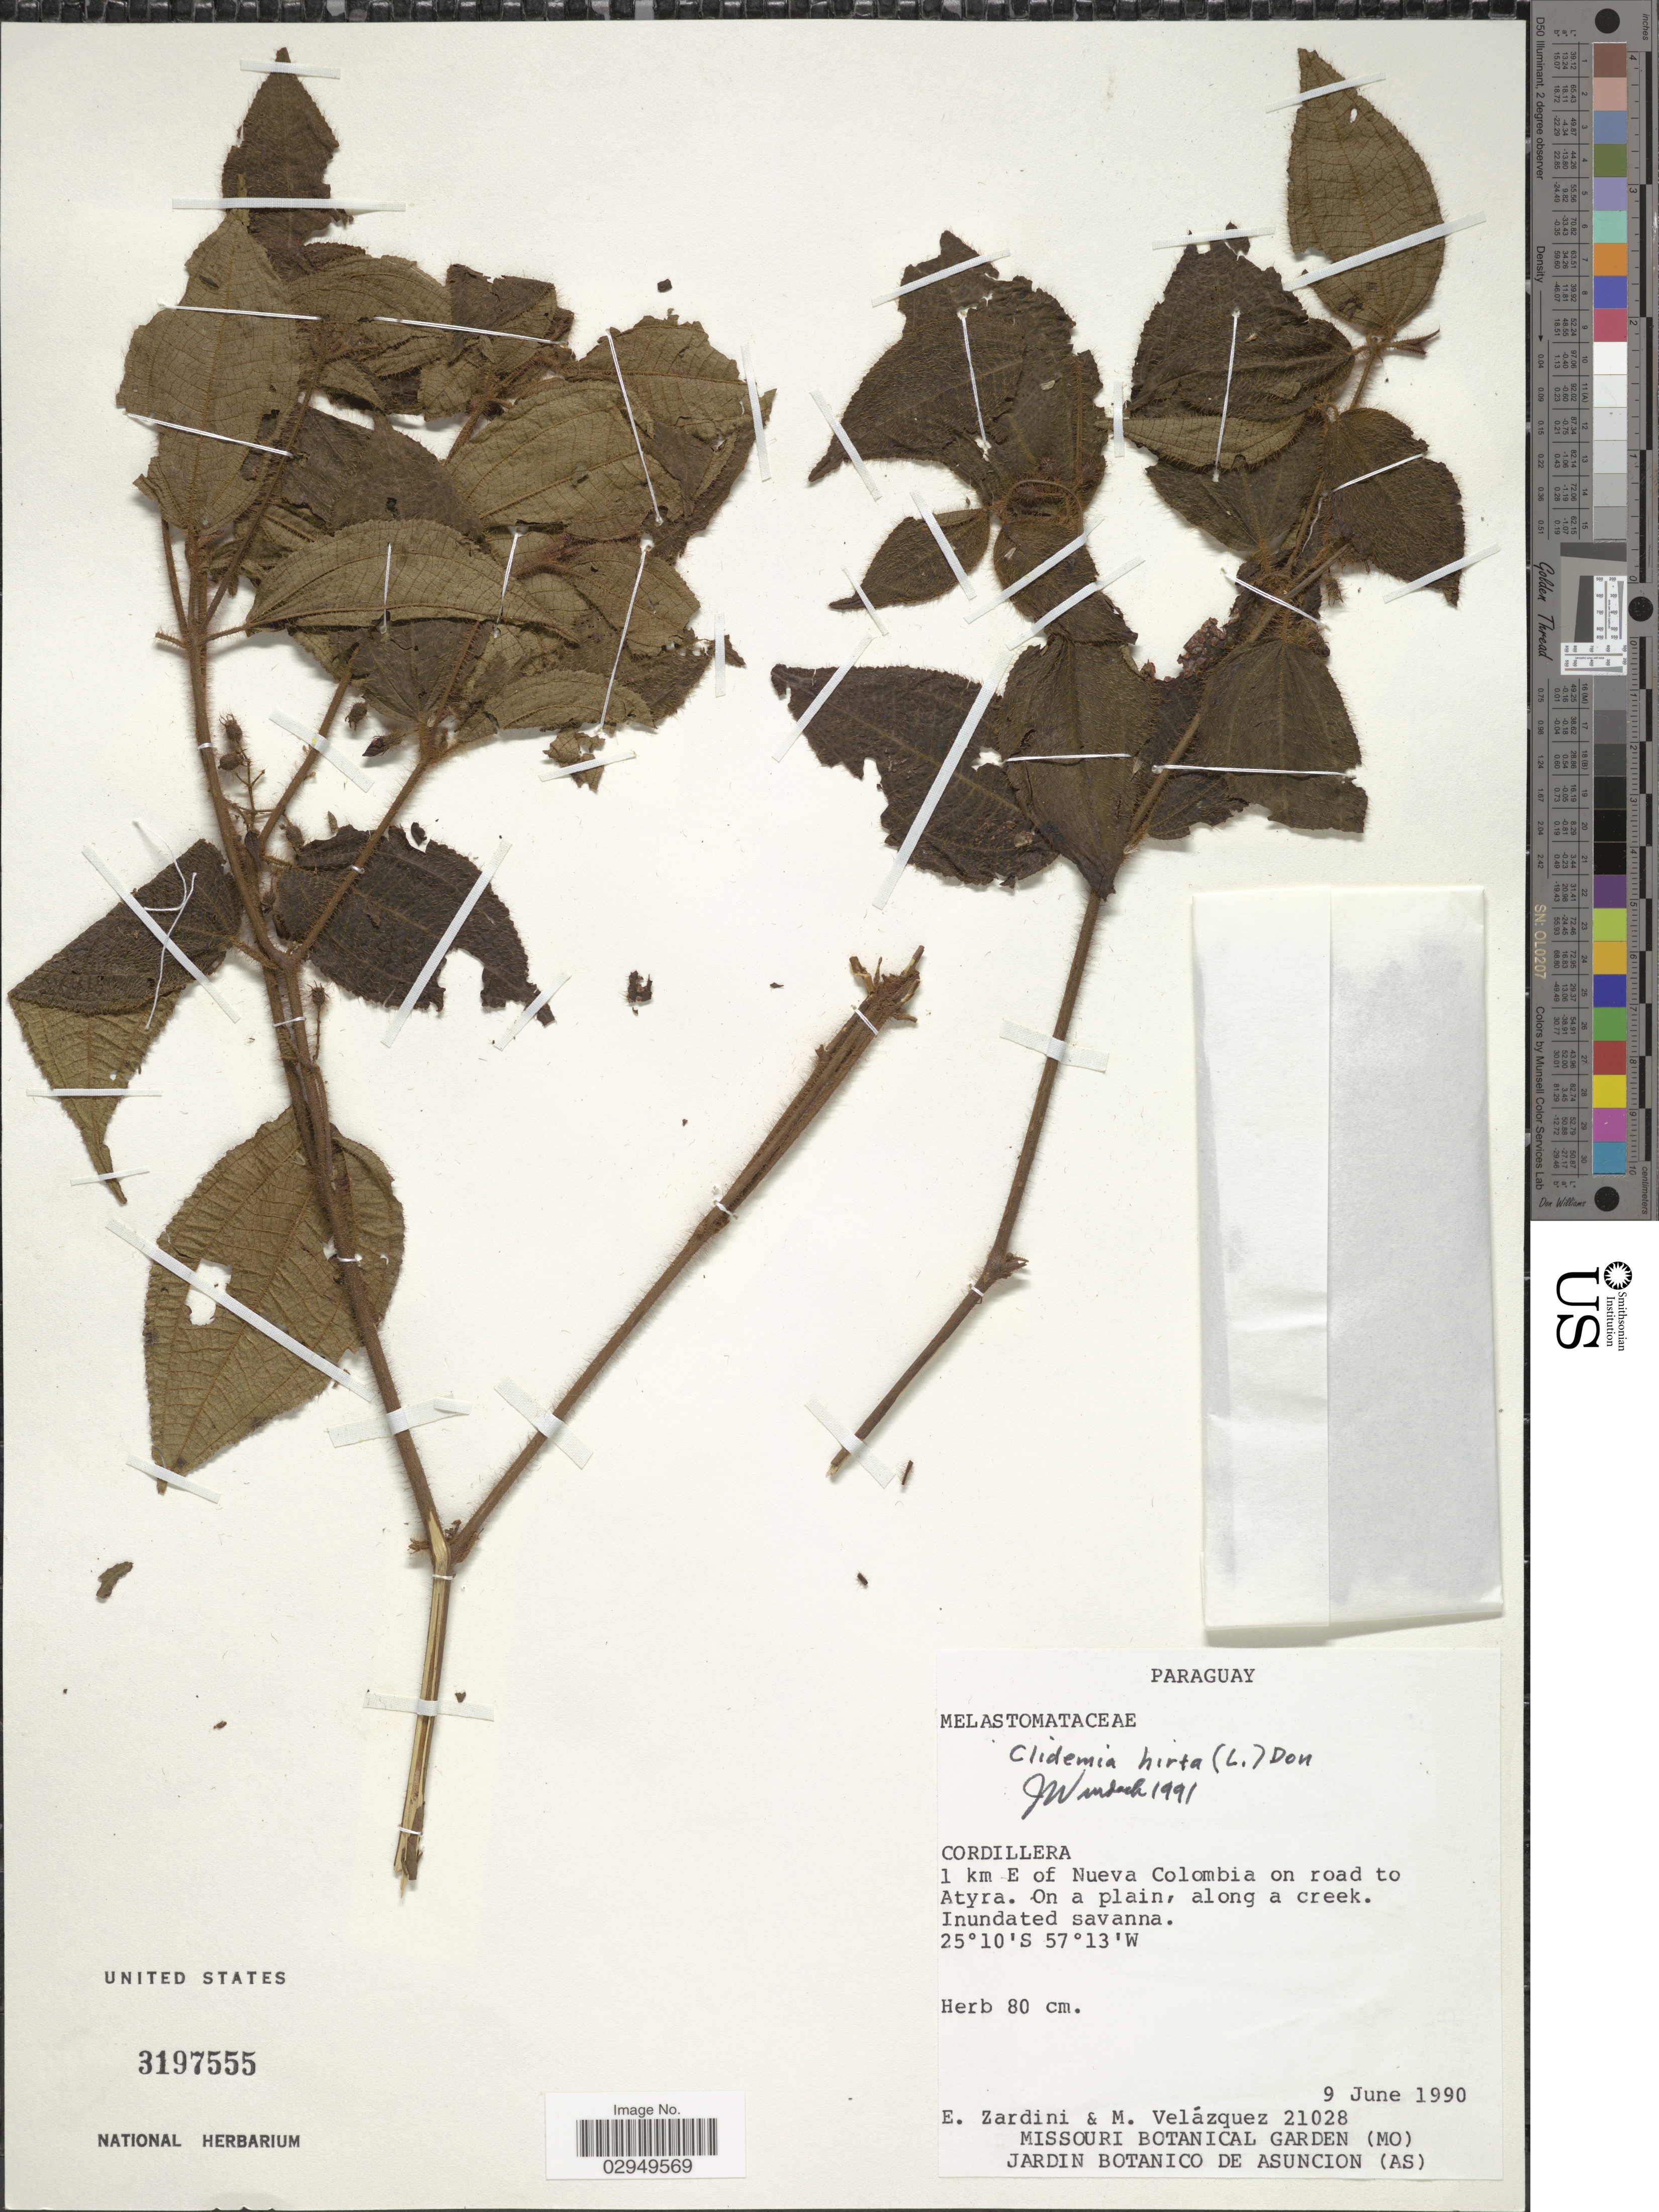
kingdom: Plantae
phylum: Tracheophyta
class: Magnoliopsida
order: Myrtales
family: Melastomataceae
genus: Clidemia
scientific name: Clidemia hirta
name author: (L.) D. Don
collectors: E. Zardini & M. Velazquez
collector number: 21028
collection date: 1990-06-09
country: Paraguay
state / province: Cordillera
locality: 1 km E of Nueva Colombia on road to Atyra. On a plain, along a creek.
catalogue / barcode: US 3197555